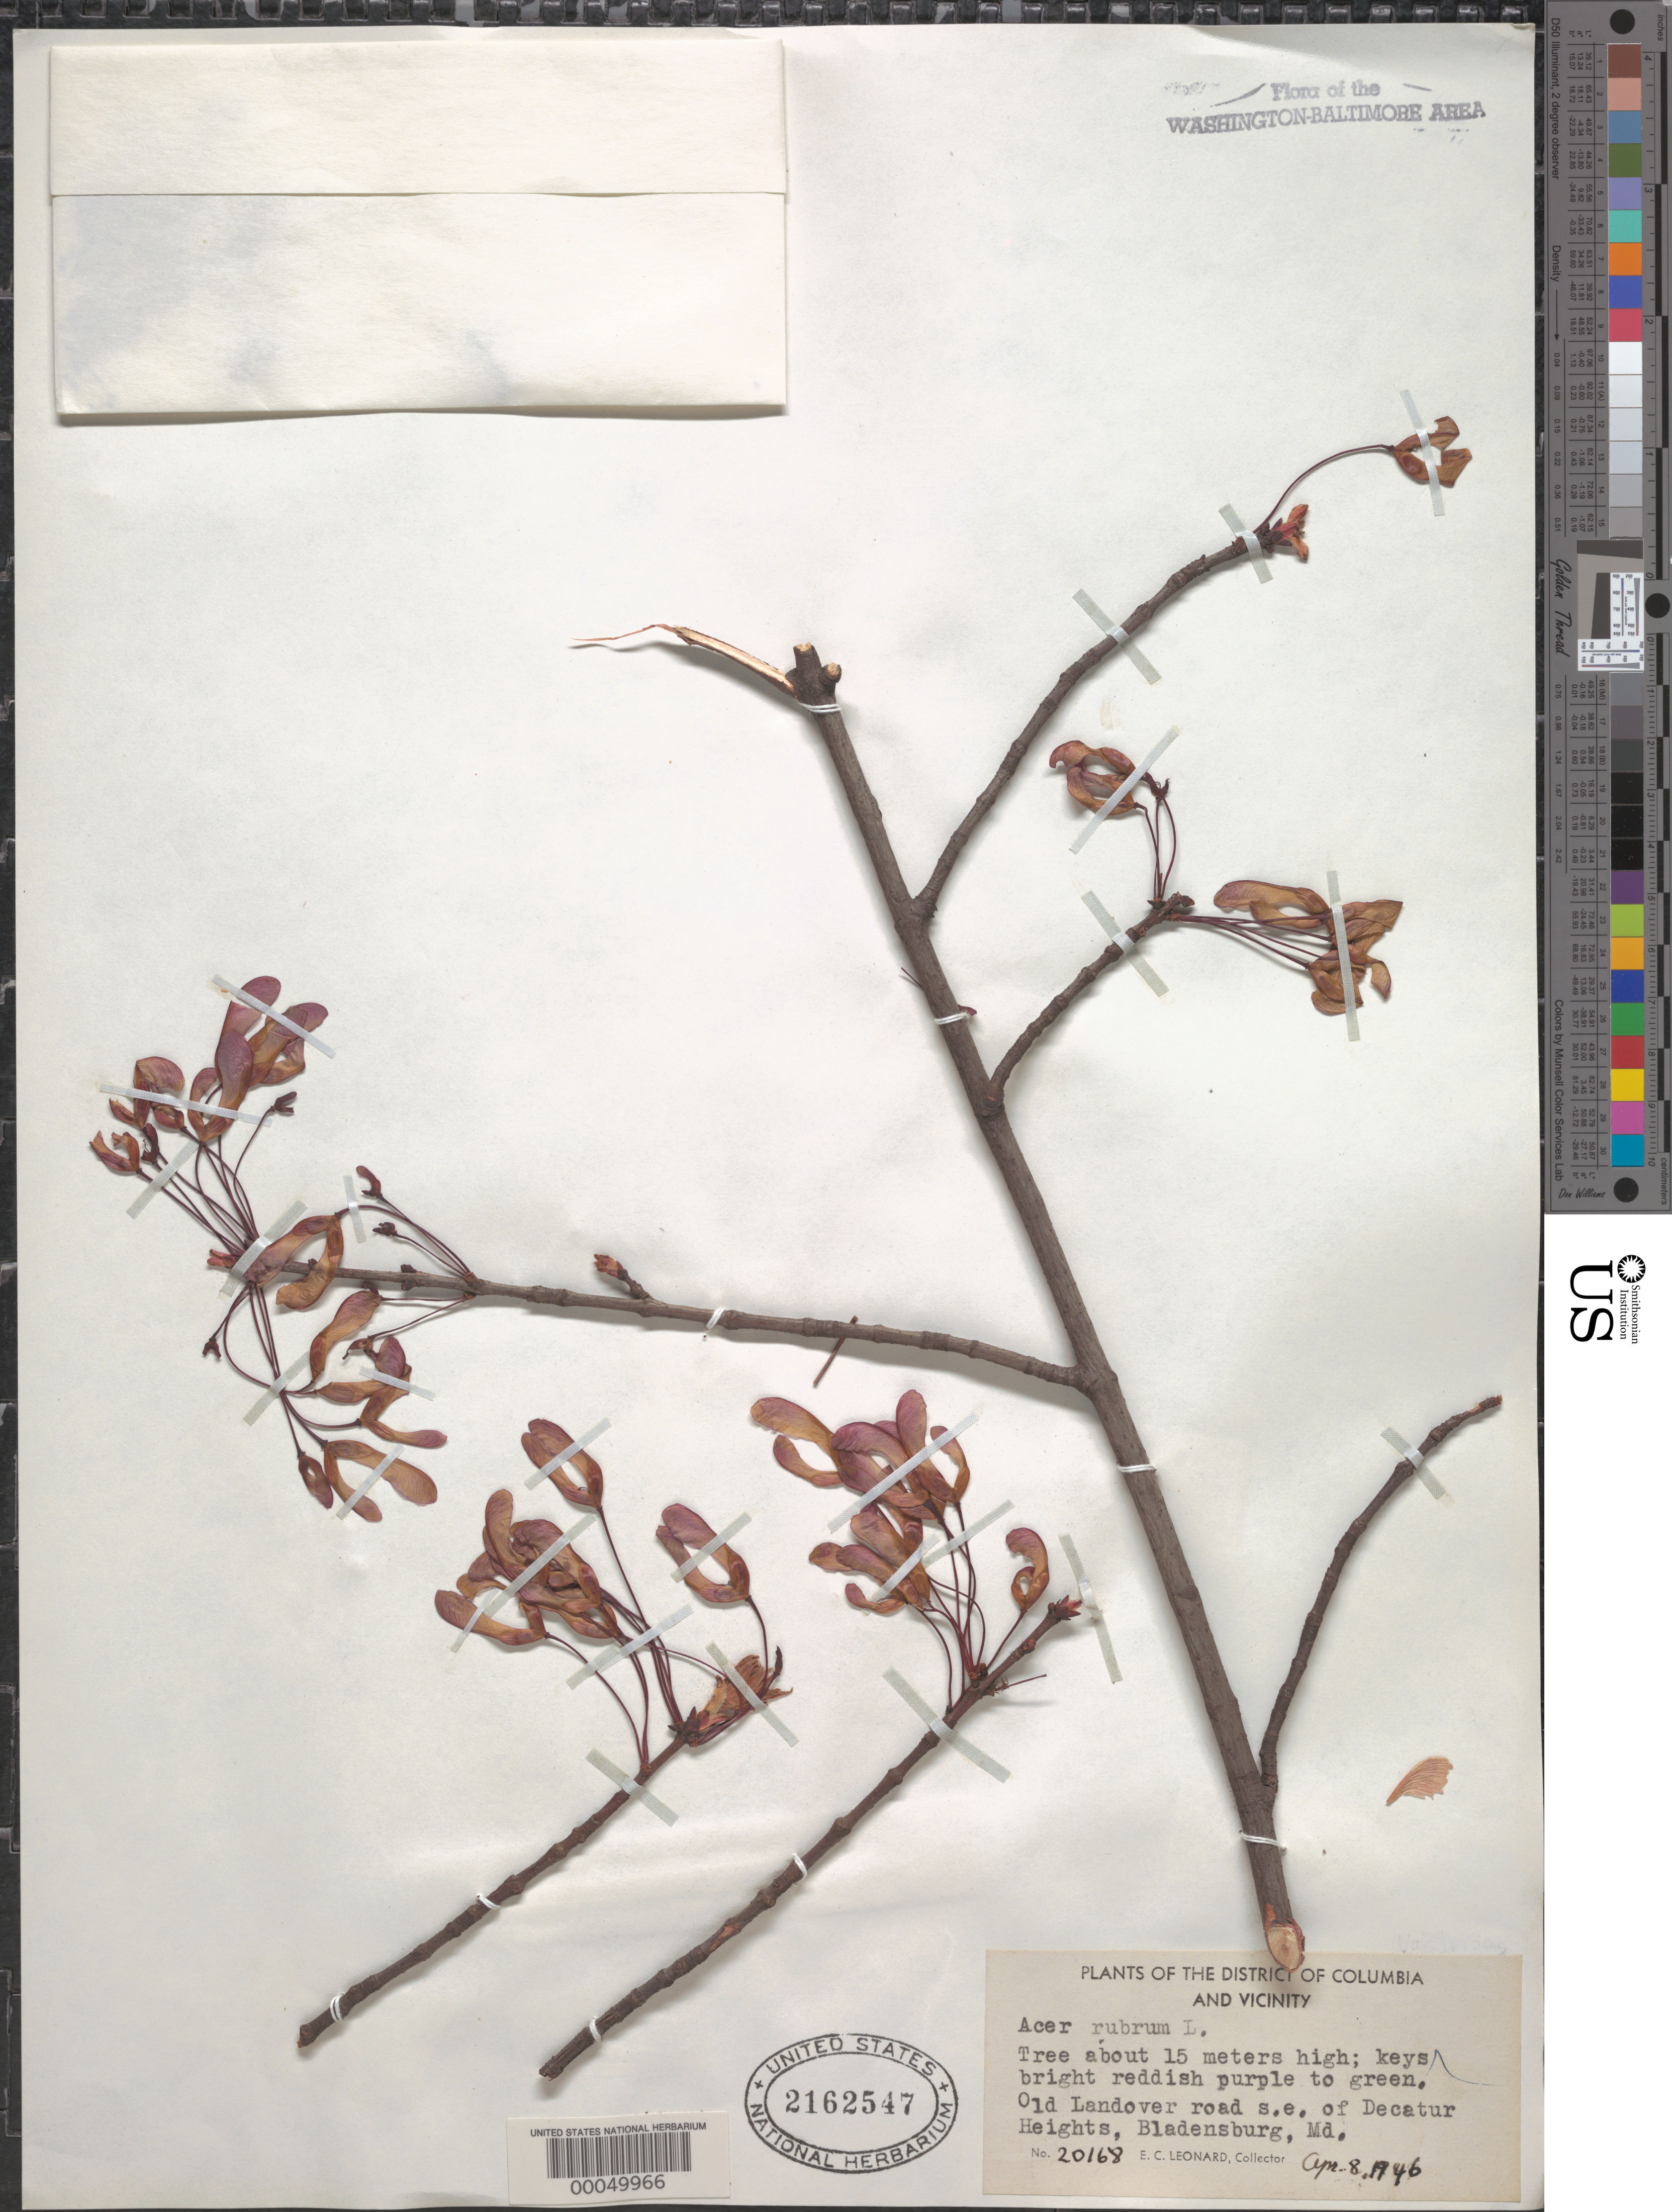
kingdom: Plantae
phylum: Tracheophyta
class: Magnoliopsida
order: Sapindales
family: Sapindaceae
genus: Acer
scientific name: Acer rubrum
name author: L.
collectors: E. C. Leonard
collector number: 20168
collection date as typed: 08 Apr 1946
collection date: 1946-04-08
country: United States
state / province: Maryland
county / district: Prince George's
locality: Old Landover Road, southeast of Decatur Heights, Bladensburg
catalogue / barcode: US 2162547